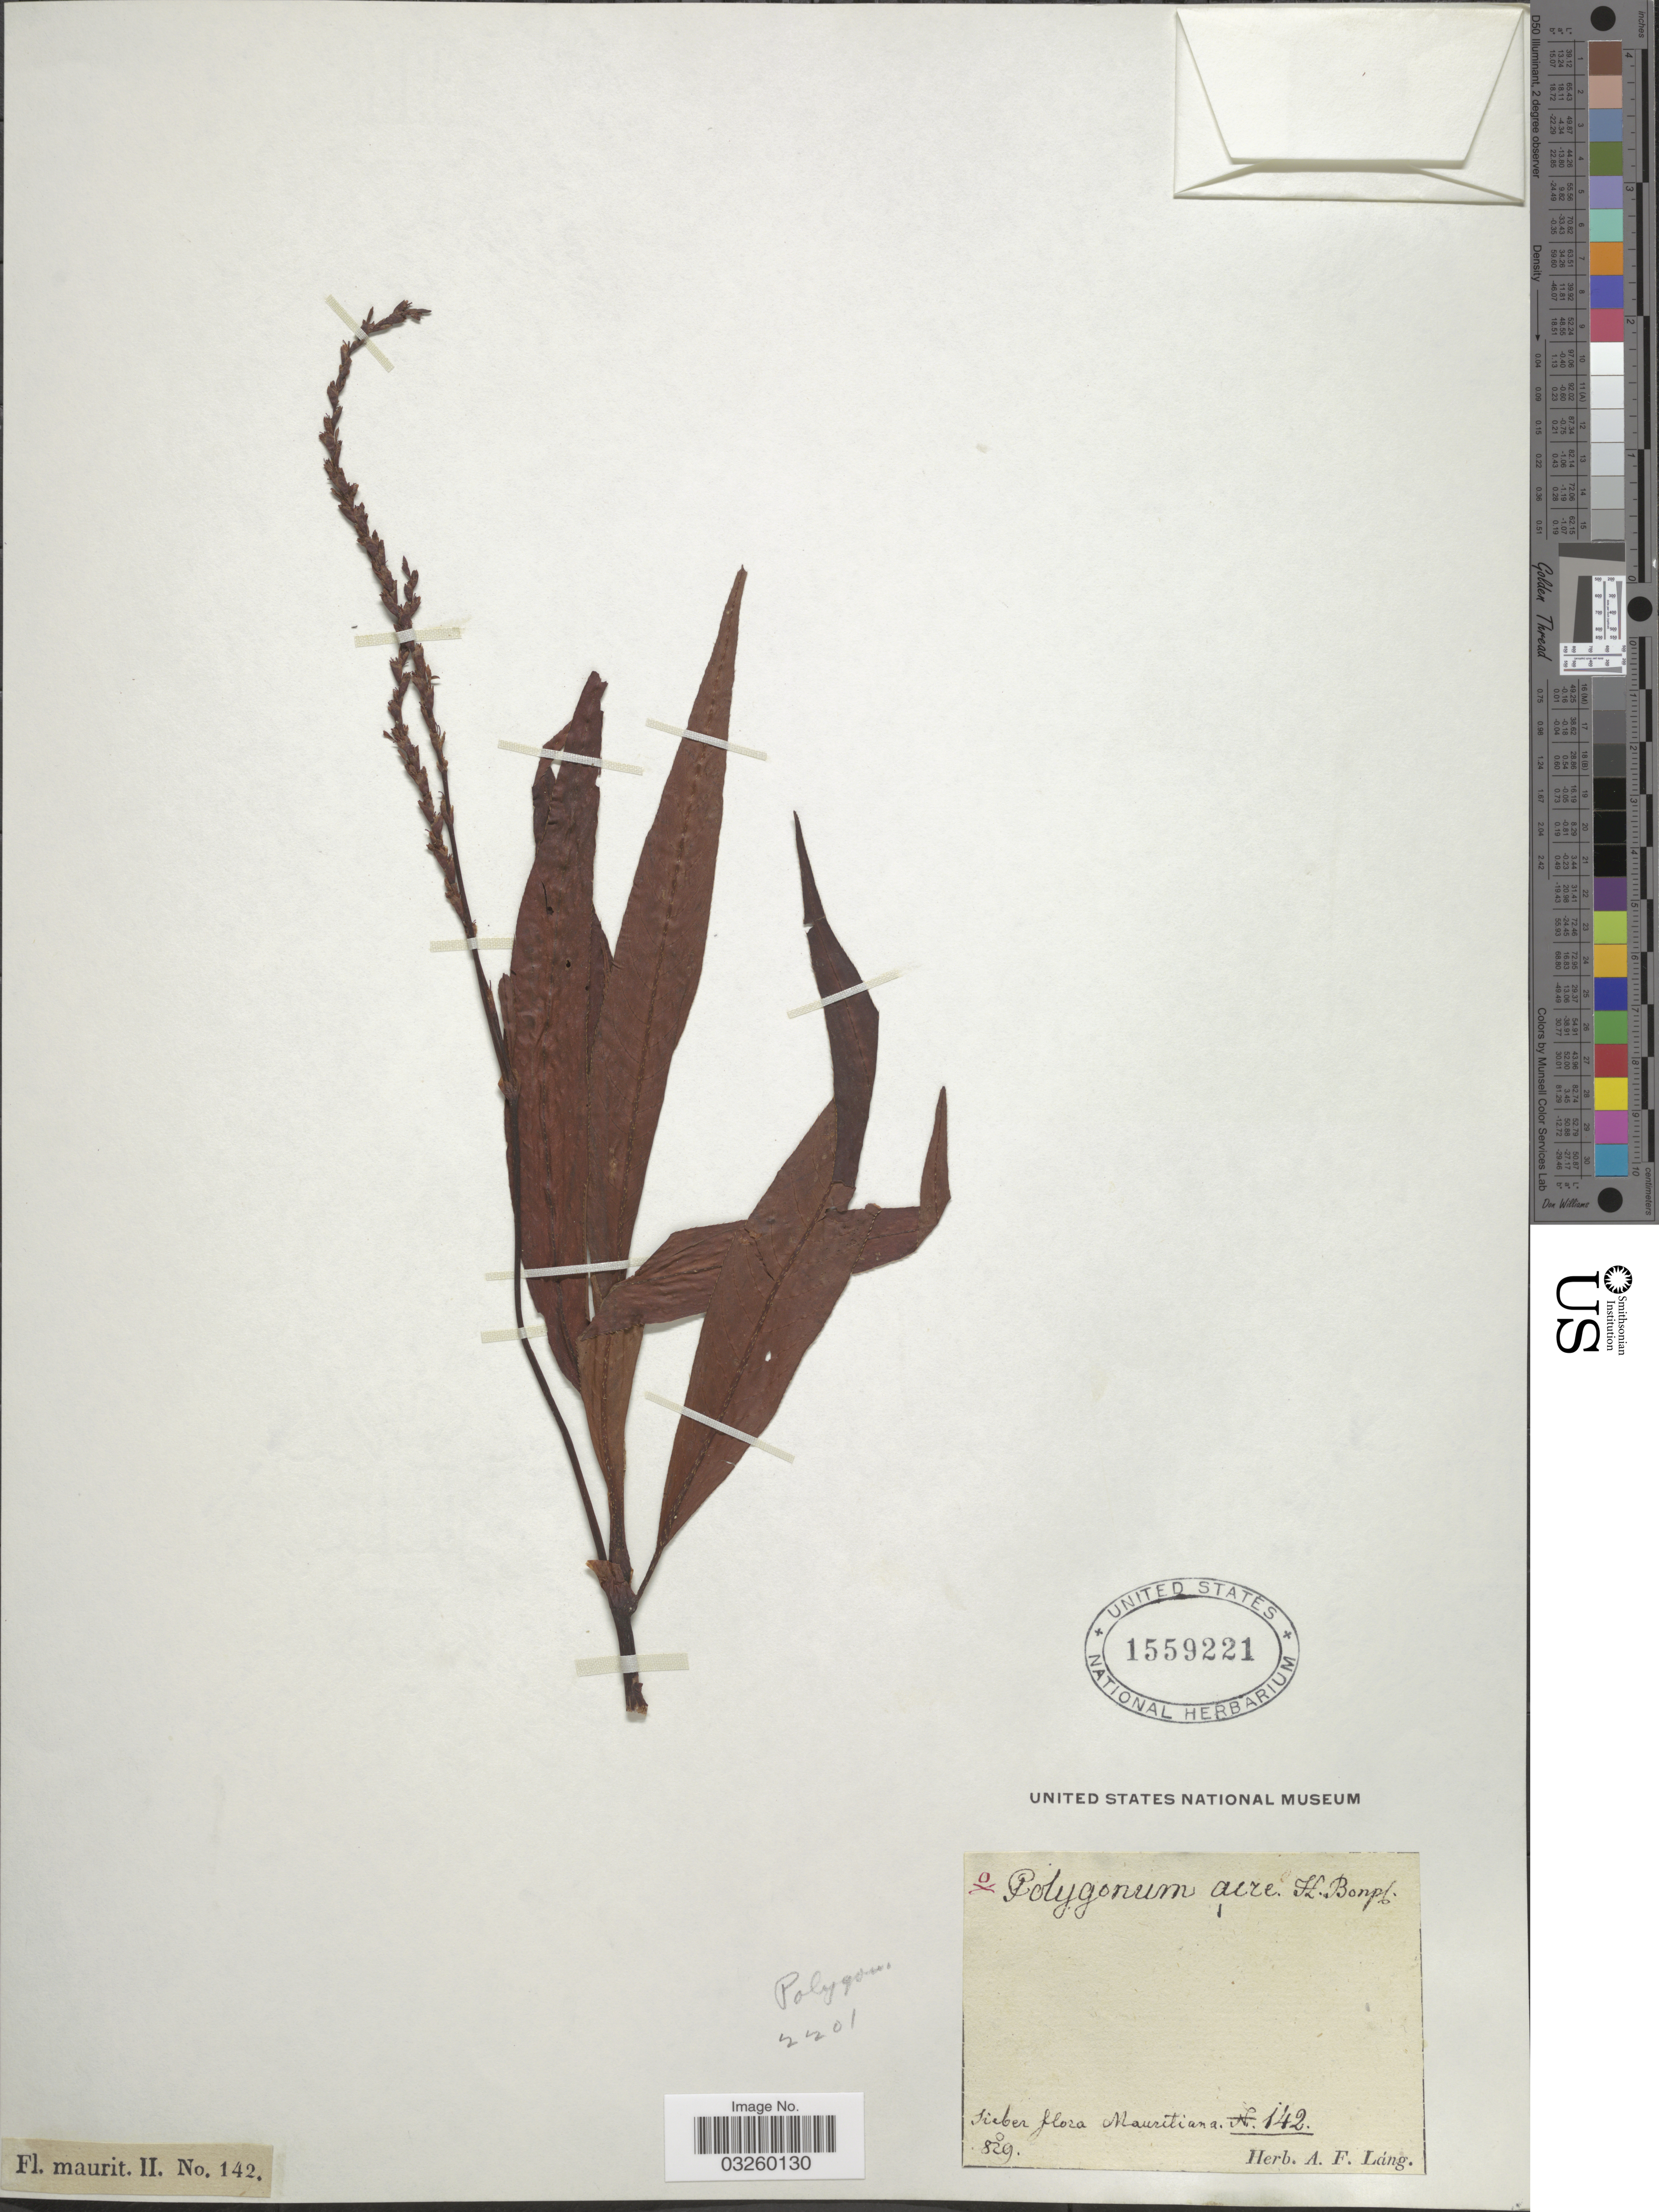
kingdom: Plantae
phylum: Tracheophyta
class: Magnoliopsida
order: Caryophyllales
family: Polygonaceae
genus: Polygonum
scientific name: Polygonum acre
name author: Kunth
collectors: Ex herb. A. F. Lang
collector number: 142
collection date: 1829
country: Mauritania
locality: Mauritiana.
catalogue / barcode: US 1559221